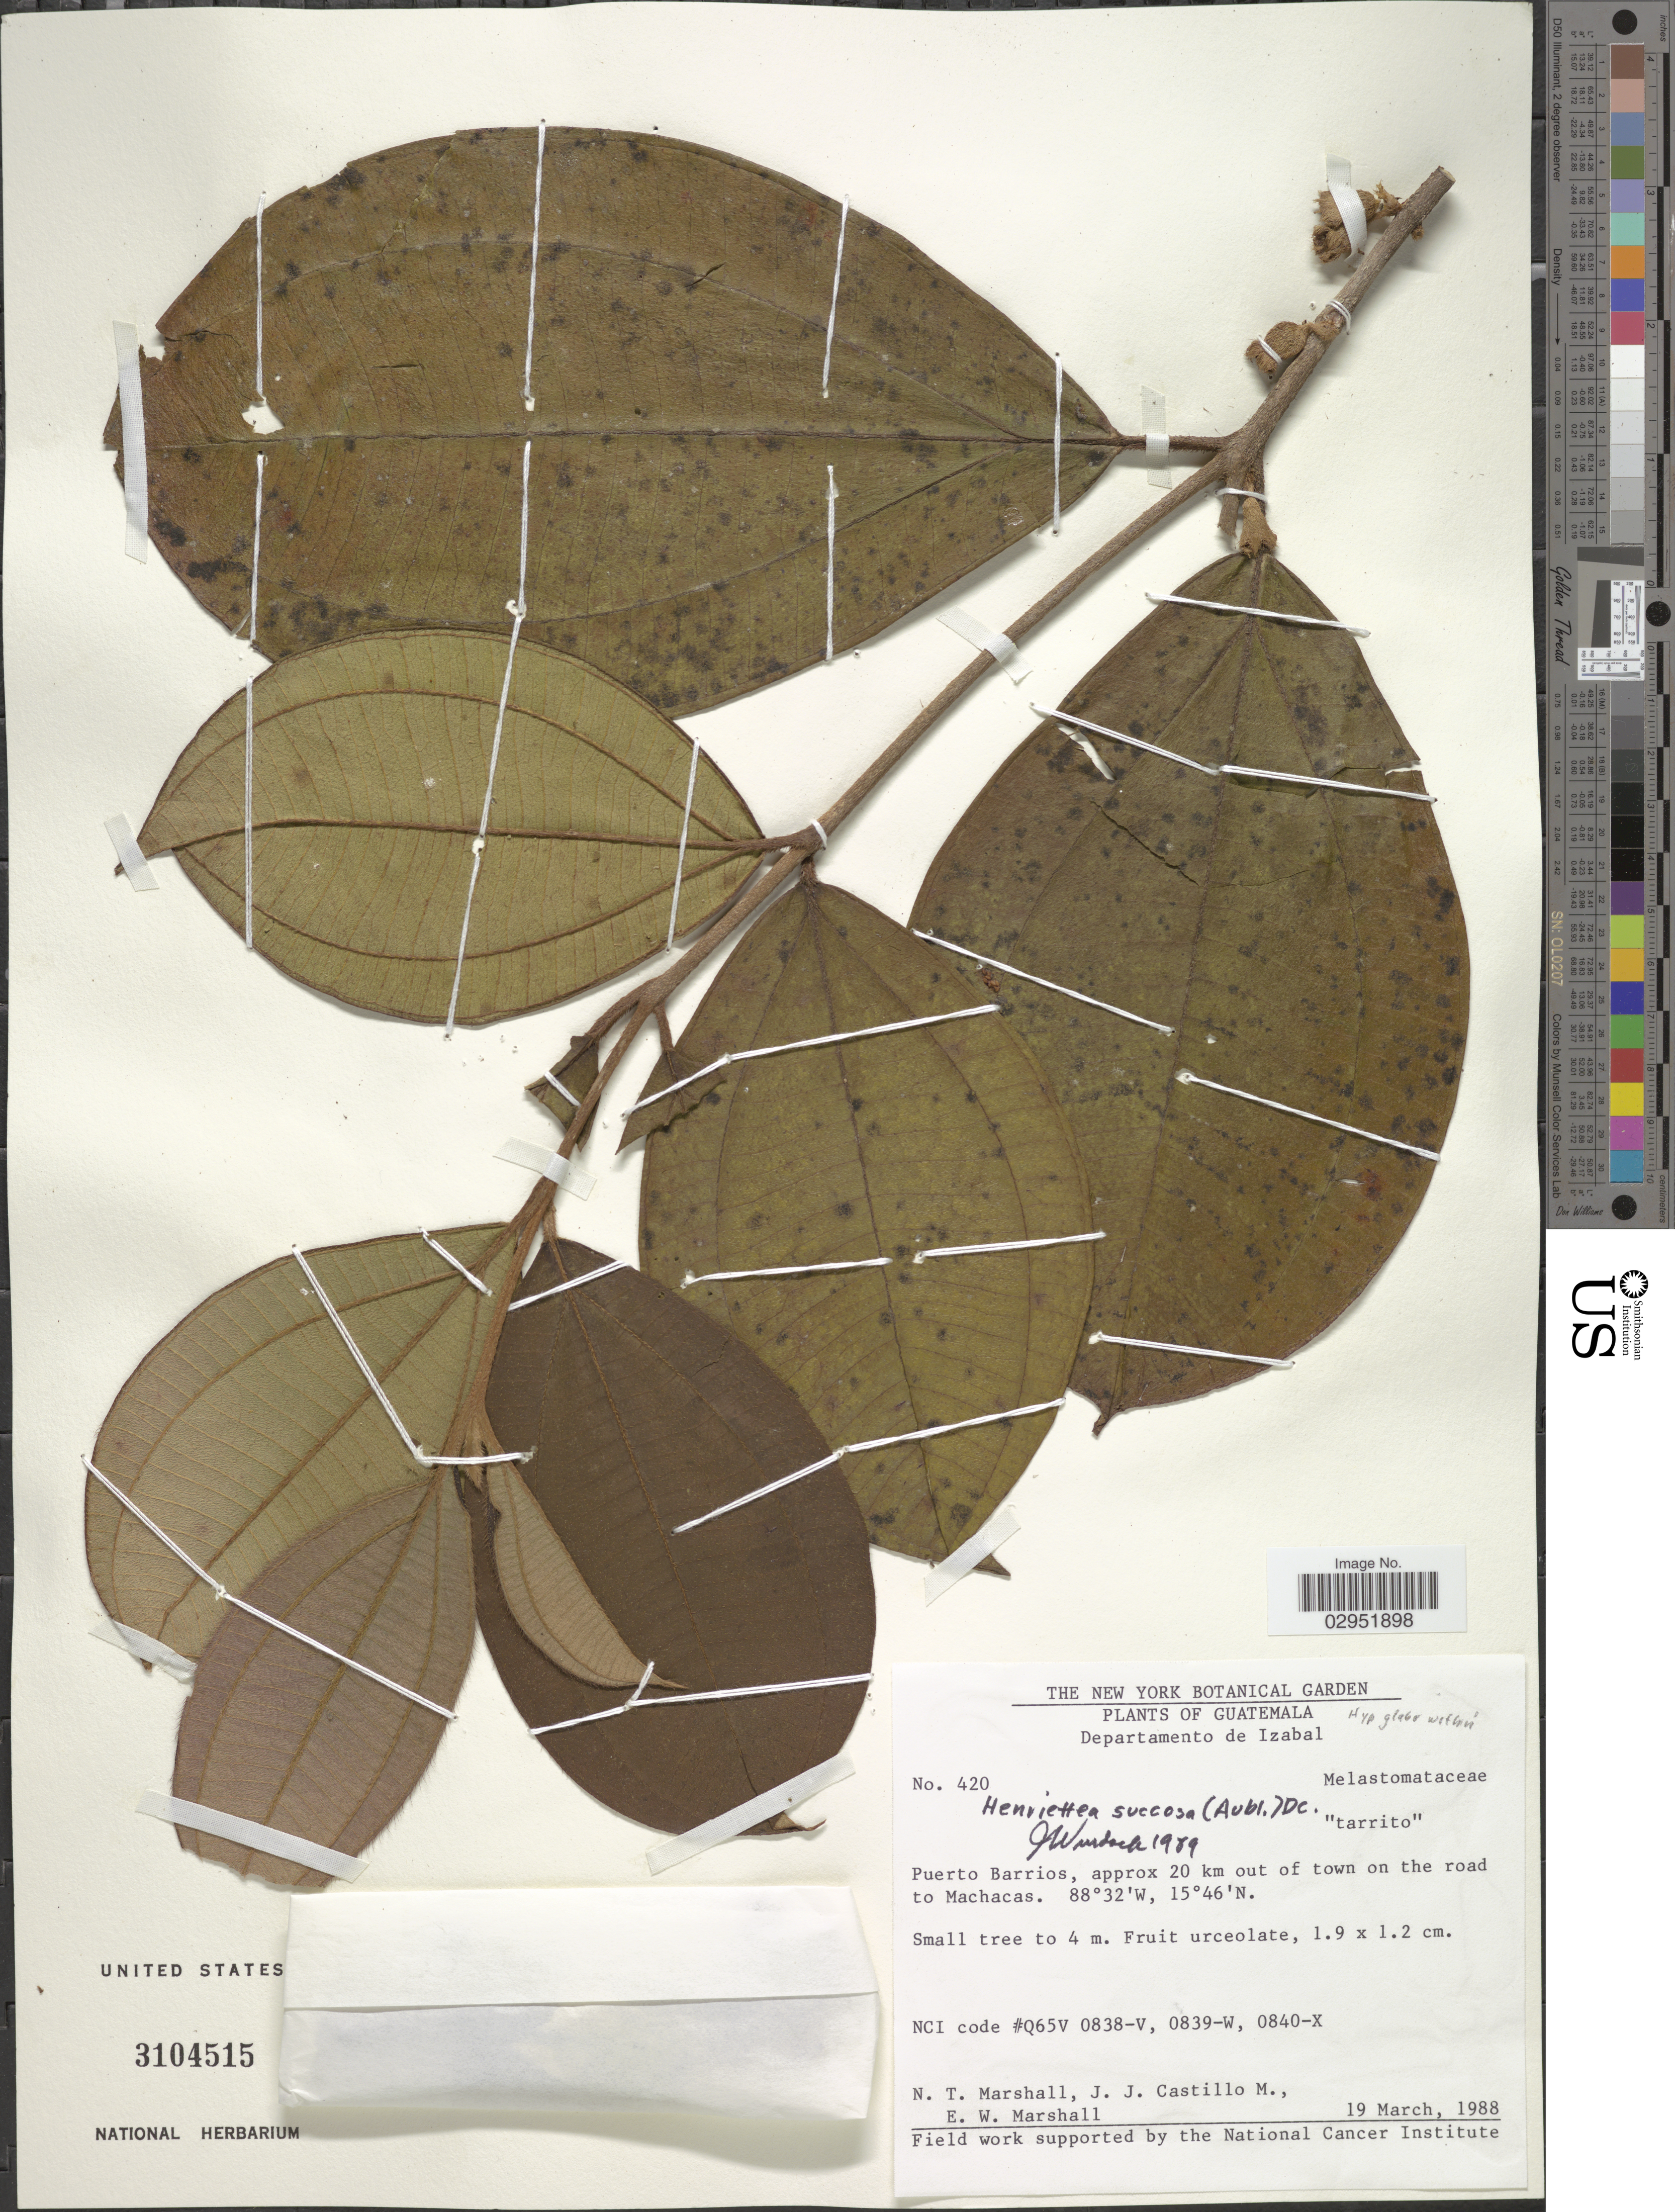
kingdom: Plantae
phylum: Tracheophyta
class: Magnoliopsida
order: Myrtales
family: Melastomataceae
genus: Henriettea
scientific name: Henriettea succosa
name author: (Aubl.) DC.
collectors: N. T. Marshall, J. Castillo & E. W. Marshall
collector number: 420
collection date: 1988-03-19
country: Guatemala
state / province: Izabal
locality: Departamento de Izabal, Puerto Barrios, approx 20 km out of town on the road to Machacas.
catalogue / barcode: US 3104515